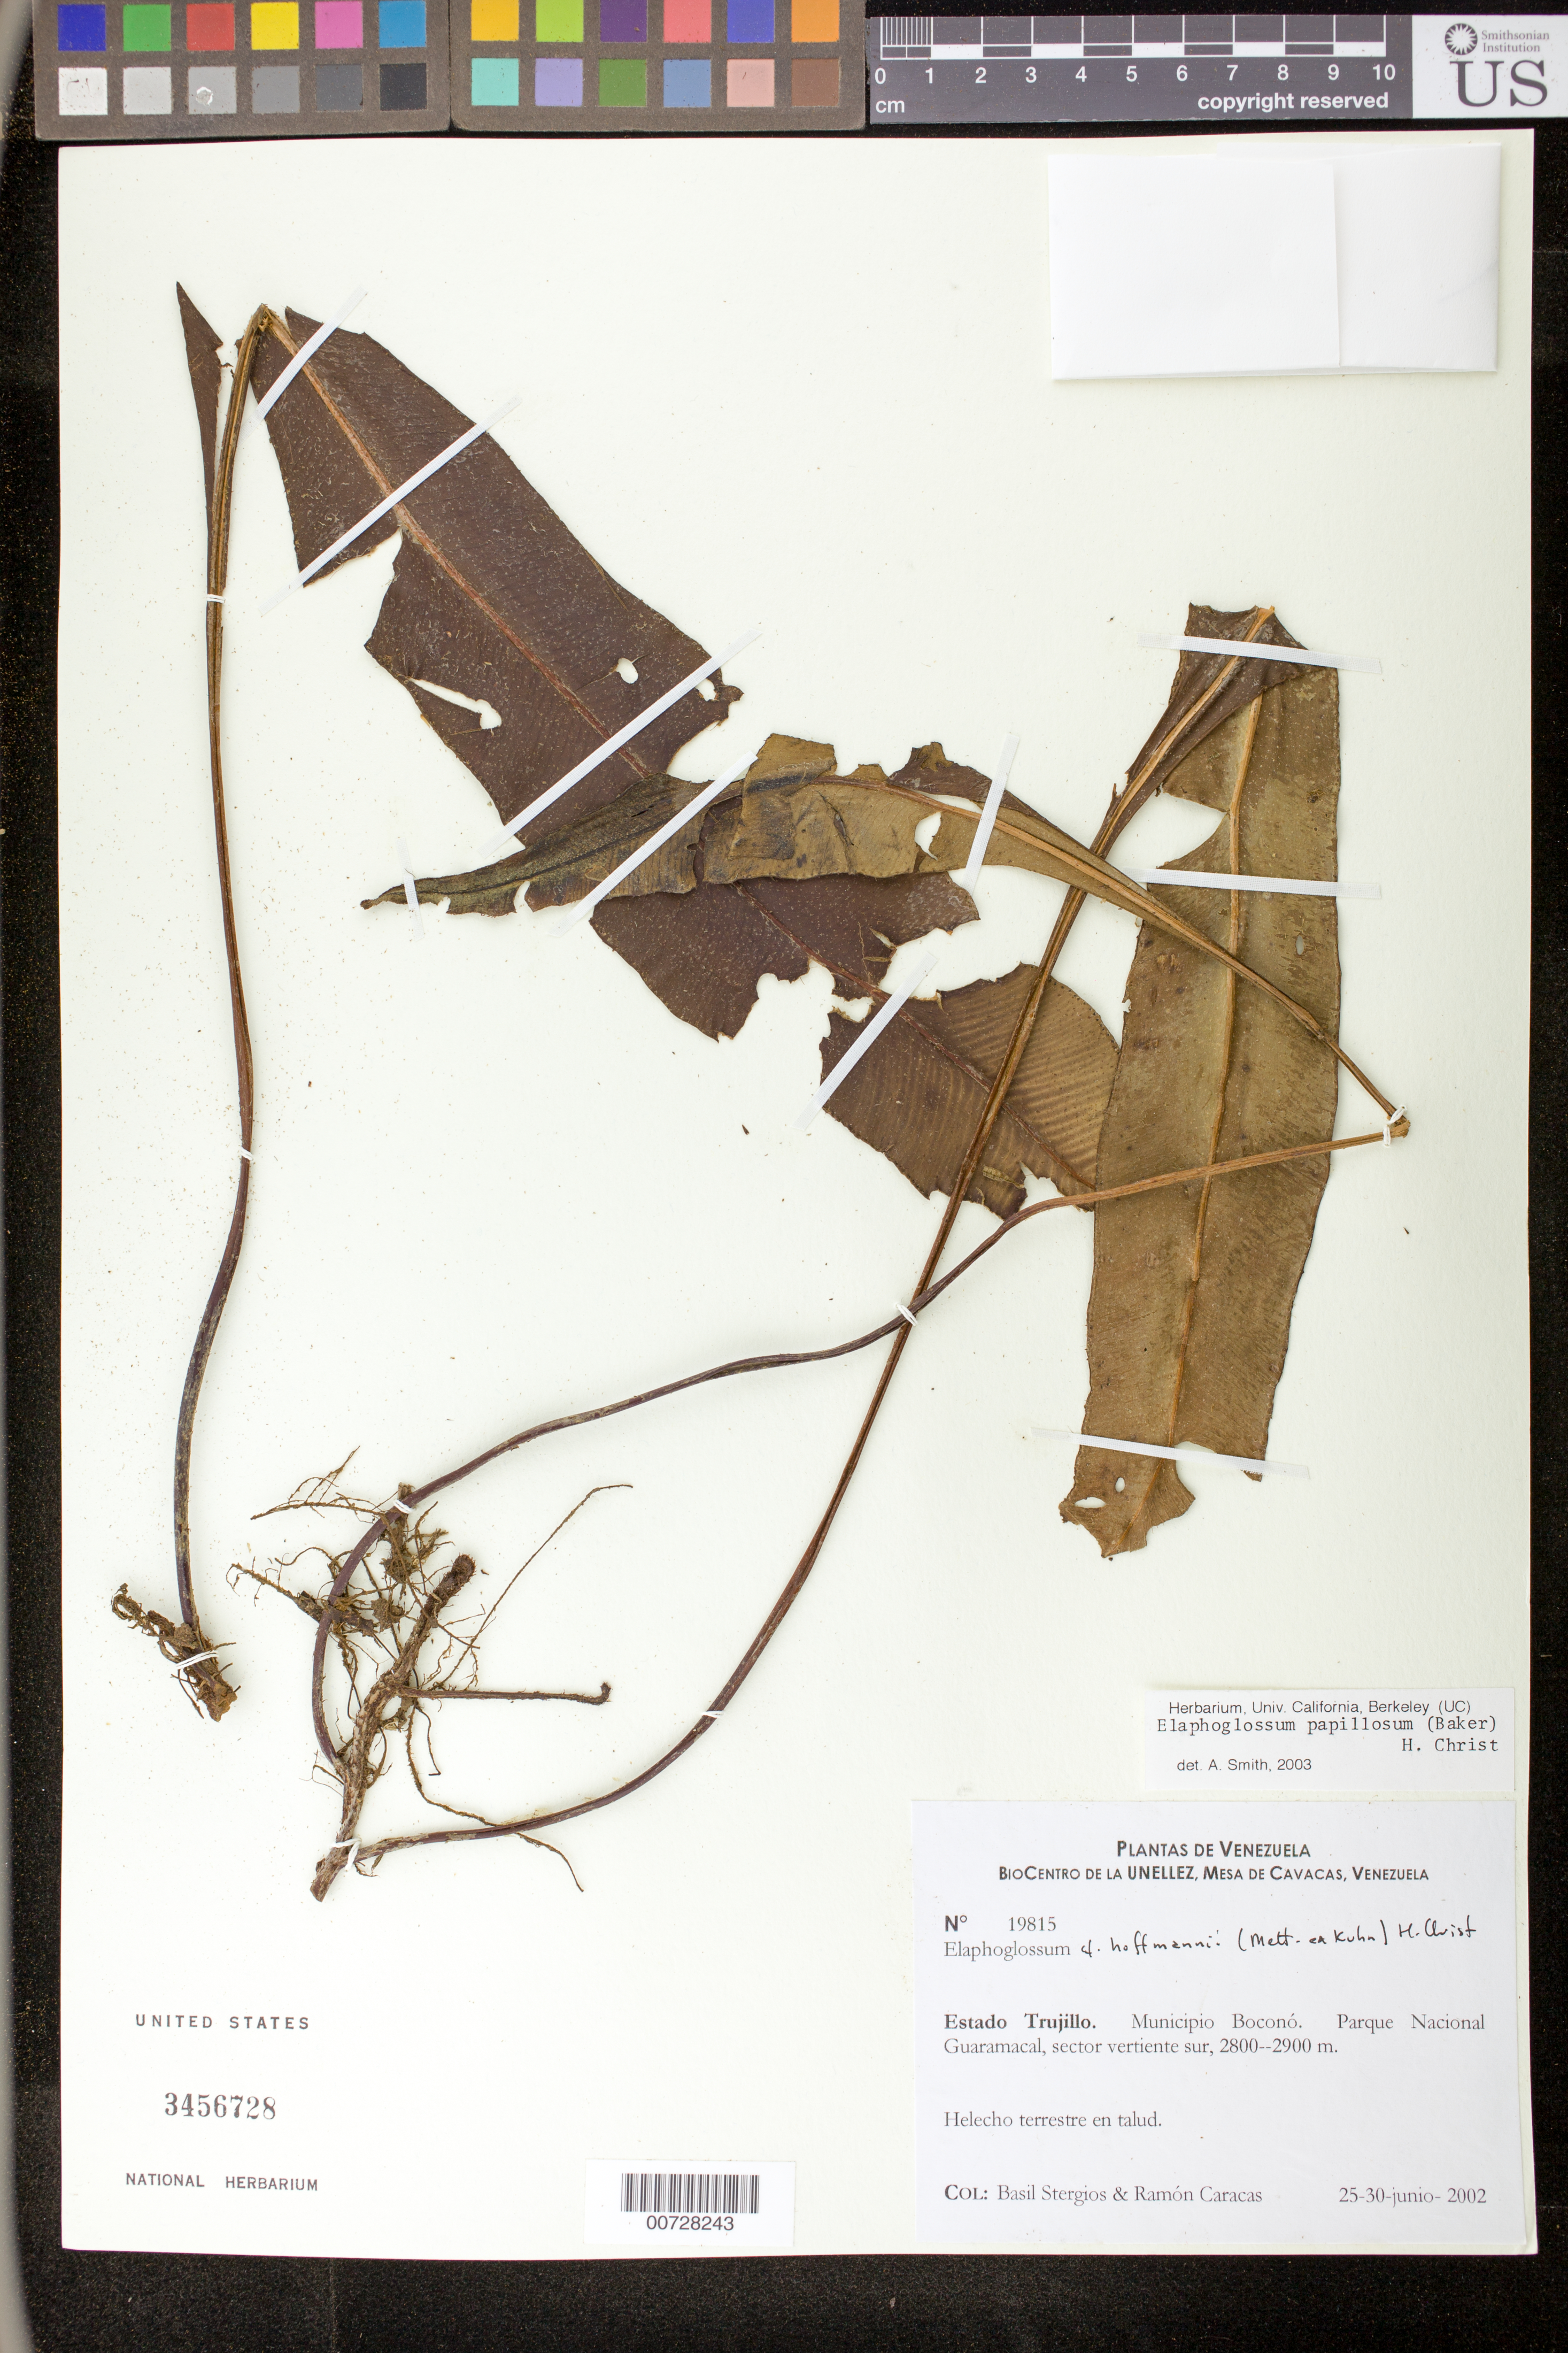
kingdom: Plantae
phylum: Tracheophyta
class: Polypodiopsida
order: Polypodiales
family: Dryopteridaceae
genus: Elaphoglossum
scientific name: Elaphoglossum hoffmannii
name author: (Mett. ex Kuhn) Christ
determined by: Dorr, L. J., (BOT), Smithsonian Institution - National Museum of Natural History (UNITED STATES)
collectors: B. G. Stergios & R. Caracas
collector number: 19815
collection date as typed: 25 Jun 2002 to 30 Jun 2002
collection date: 2002-06-25/2002-06-30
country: Venezuela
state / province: Trujillo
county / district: Boconó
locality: Parque Nacional Guaramacal, vertiente sur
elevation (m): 2800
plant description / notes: PORT, US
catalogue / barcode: US 3456728